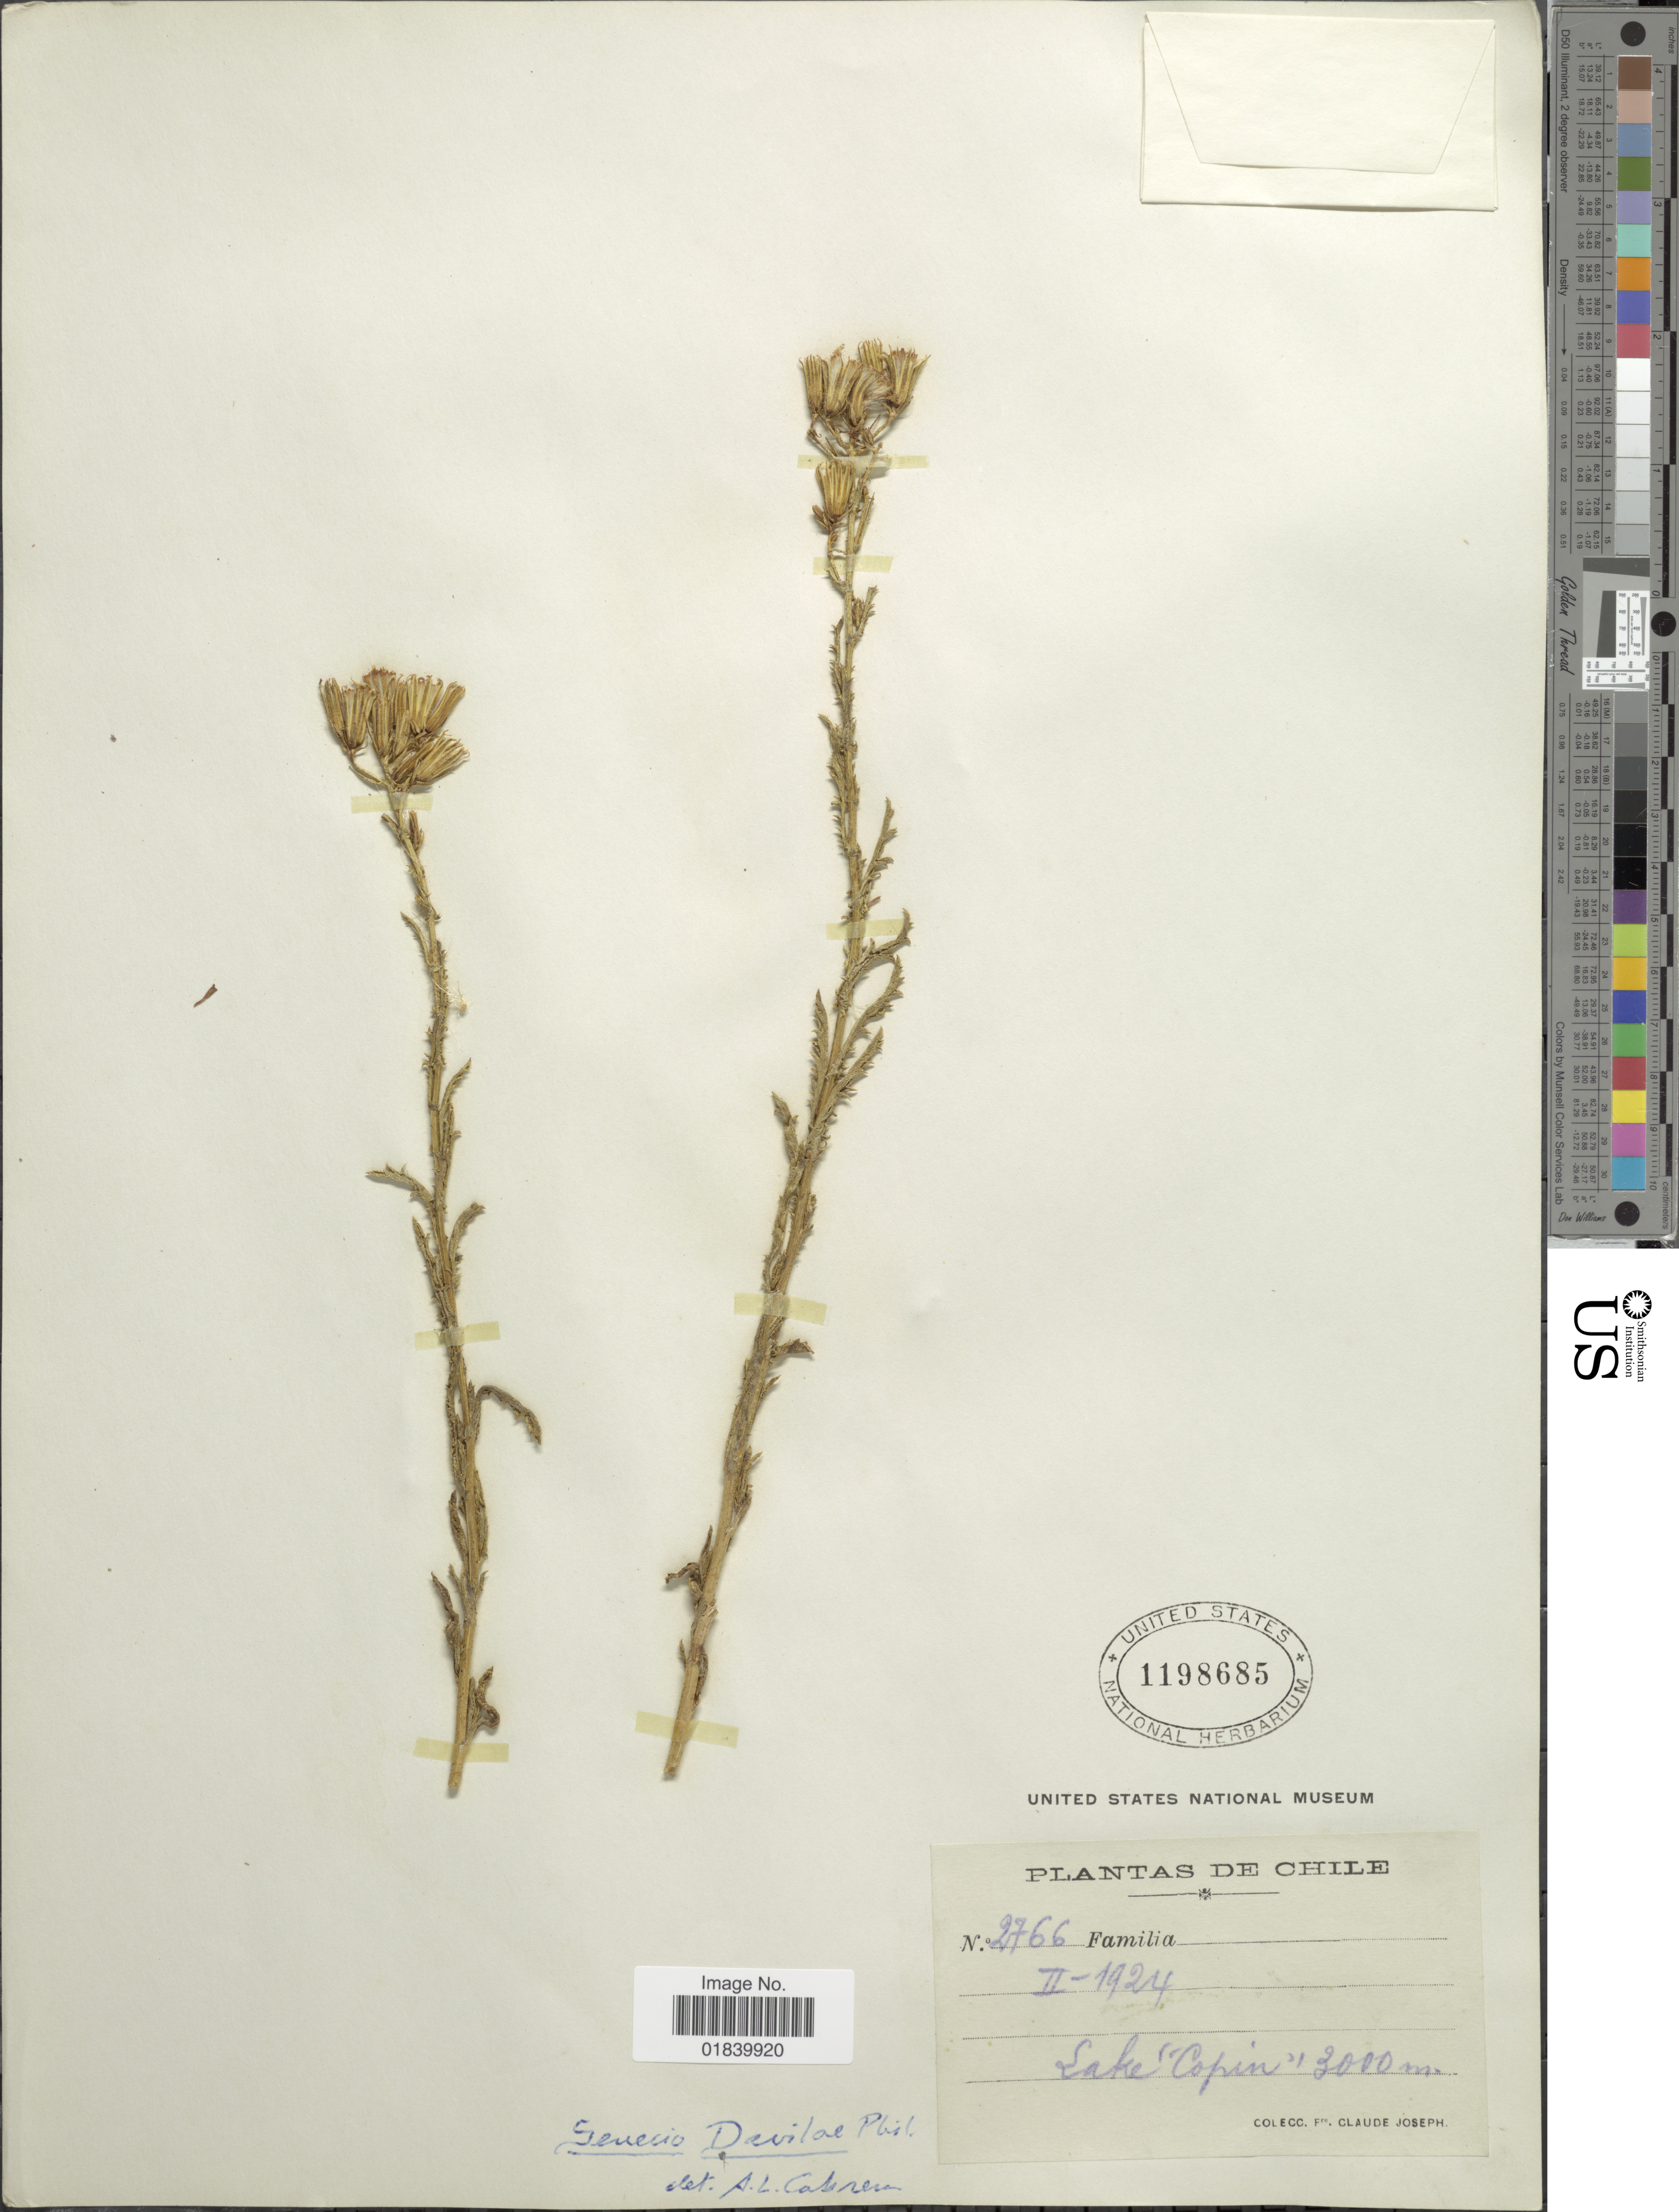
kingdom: Plantae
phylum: Tracheophyta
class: Magnoliopsida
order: Asterales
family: Asteraceae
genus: Senecio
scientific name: Senecio davilae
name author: Phil.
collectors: Bro. Claude-Joseph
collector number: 2766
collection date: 1924-02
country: Chile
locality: De Chile. Lake "Copin".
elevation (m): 3000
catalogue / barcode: US 1198685